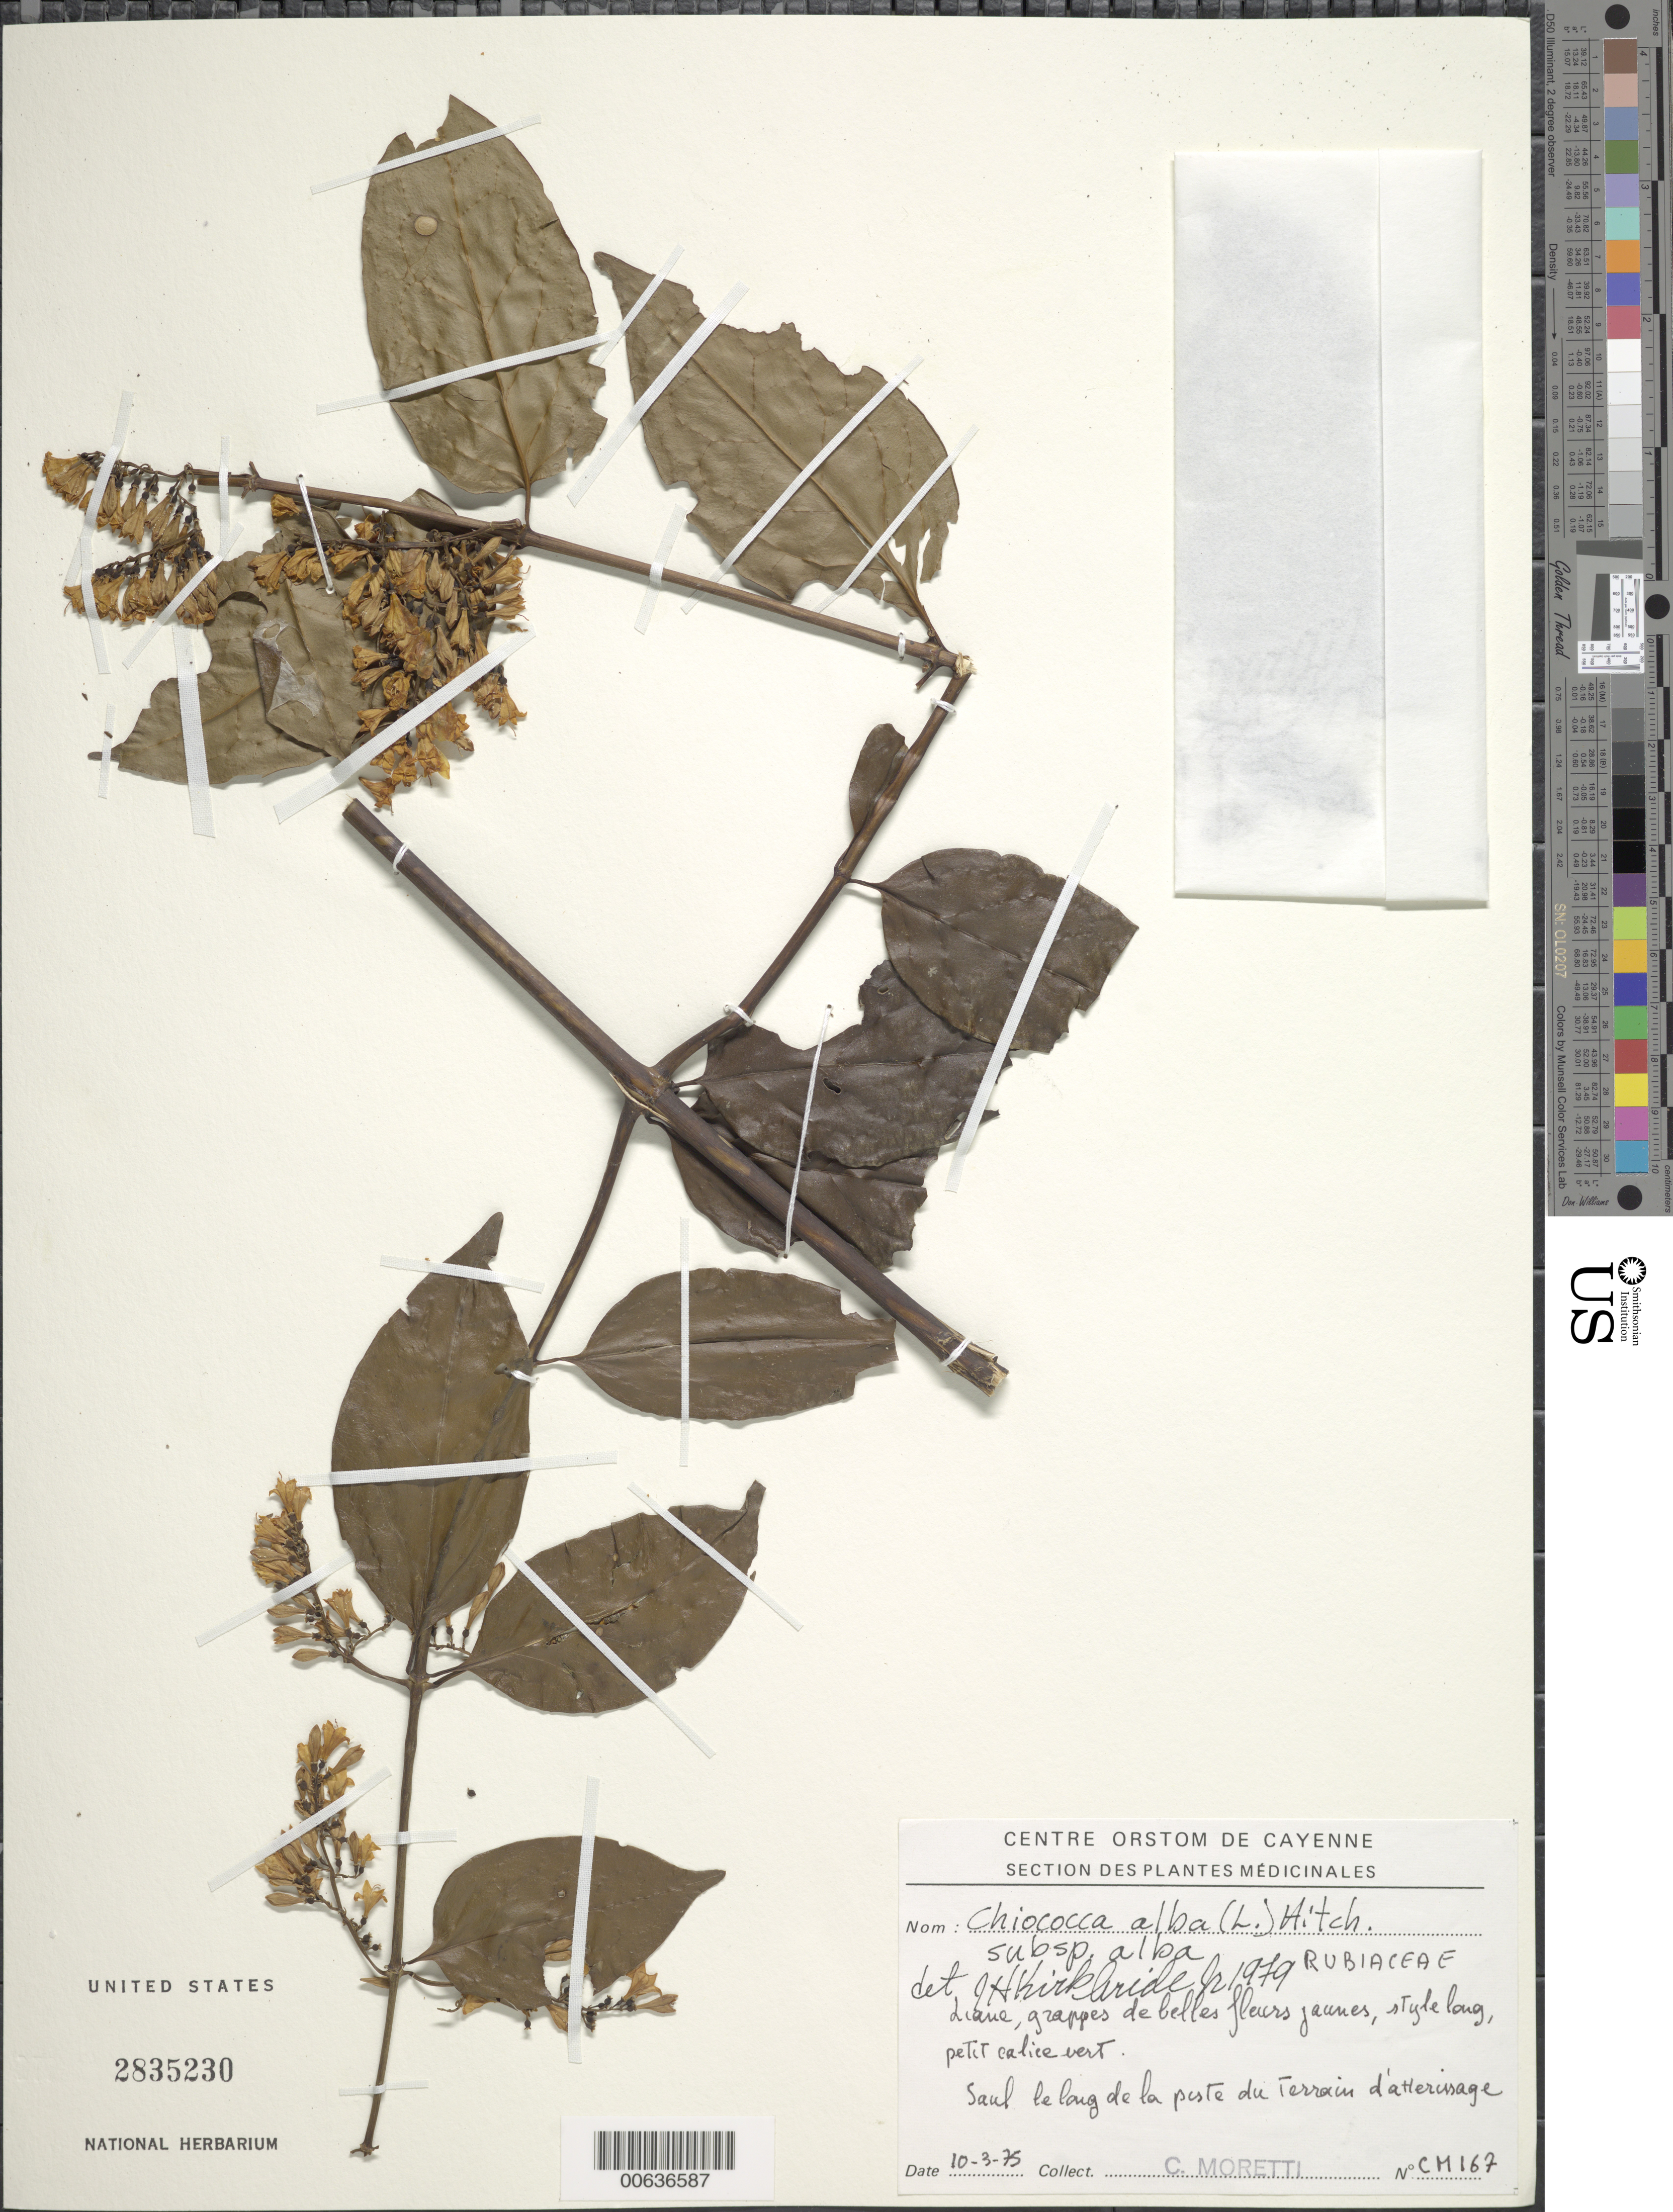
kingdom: Plantae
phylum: Tracheophyta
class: Magnoliopsida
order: Gentianales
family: Rubiaceae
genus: Chiococca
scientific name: Chiococca alba subsp. alba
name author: (L.) Hitchc.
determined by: Kirkbride, J. H.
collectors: C. Moretti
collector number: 167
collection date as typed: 10-Mar-75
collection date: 1975-03-10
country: French Guiana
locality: Saül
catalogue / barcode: US 2835230